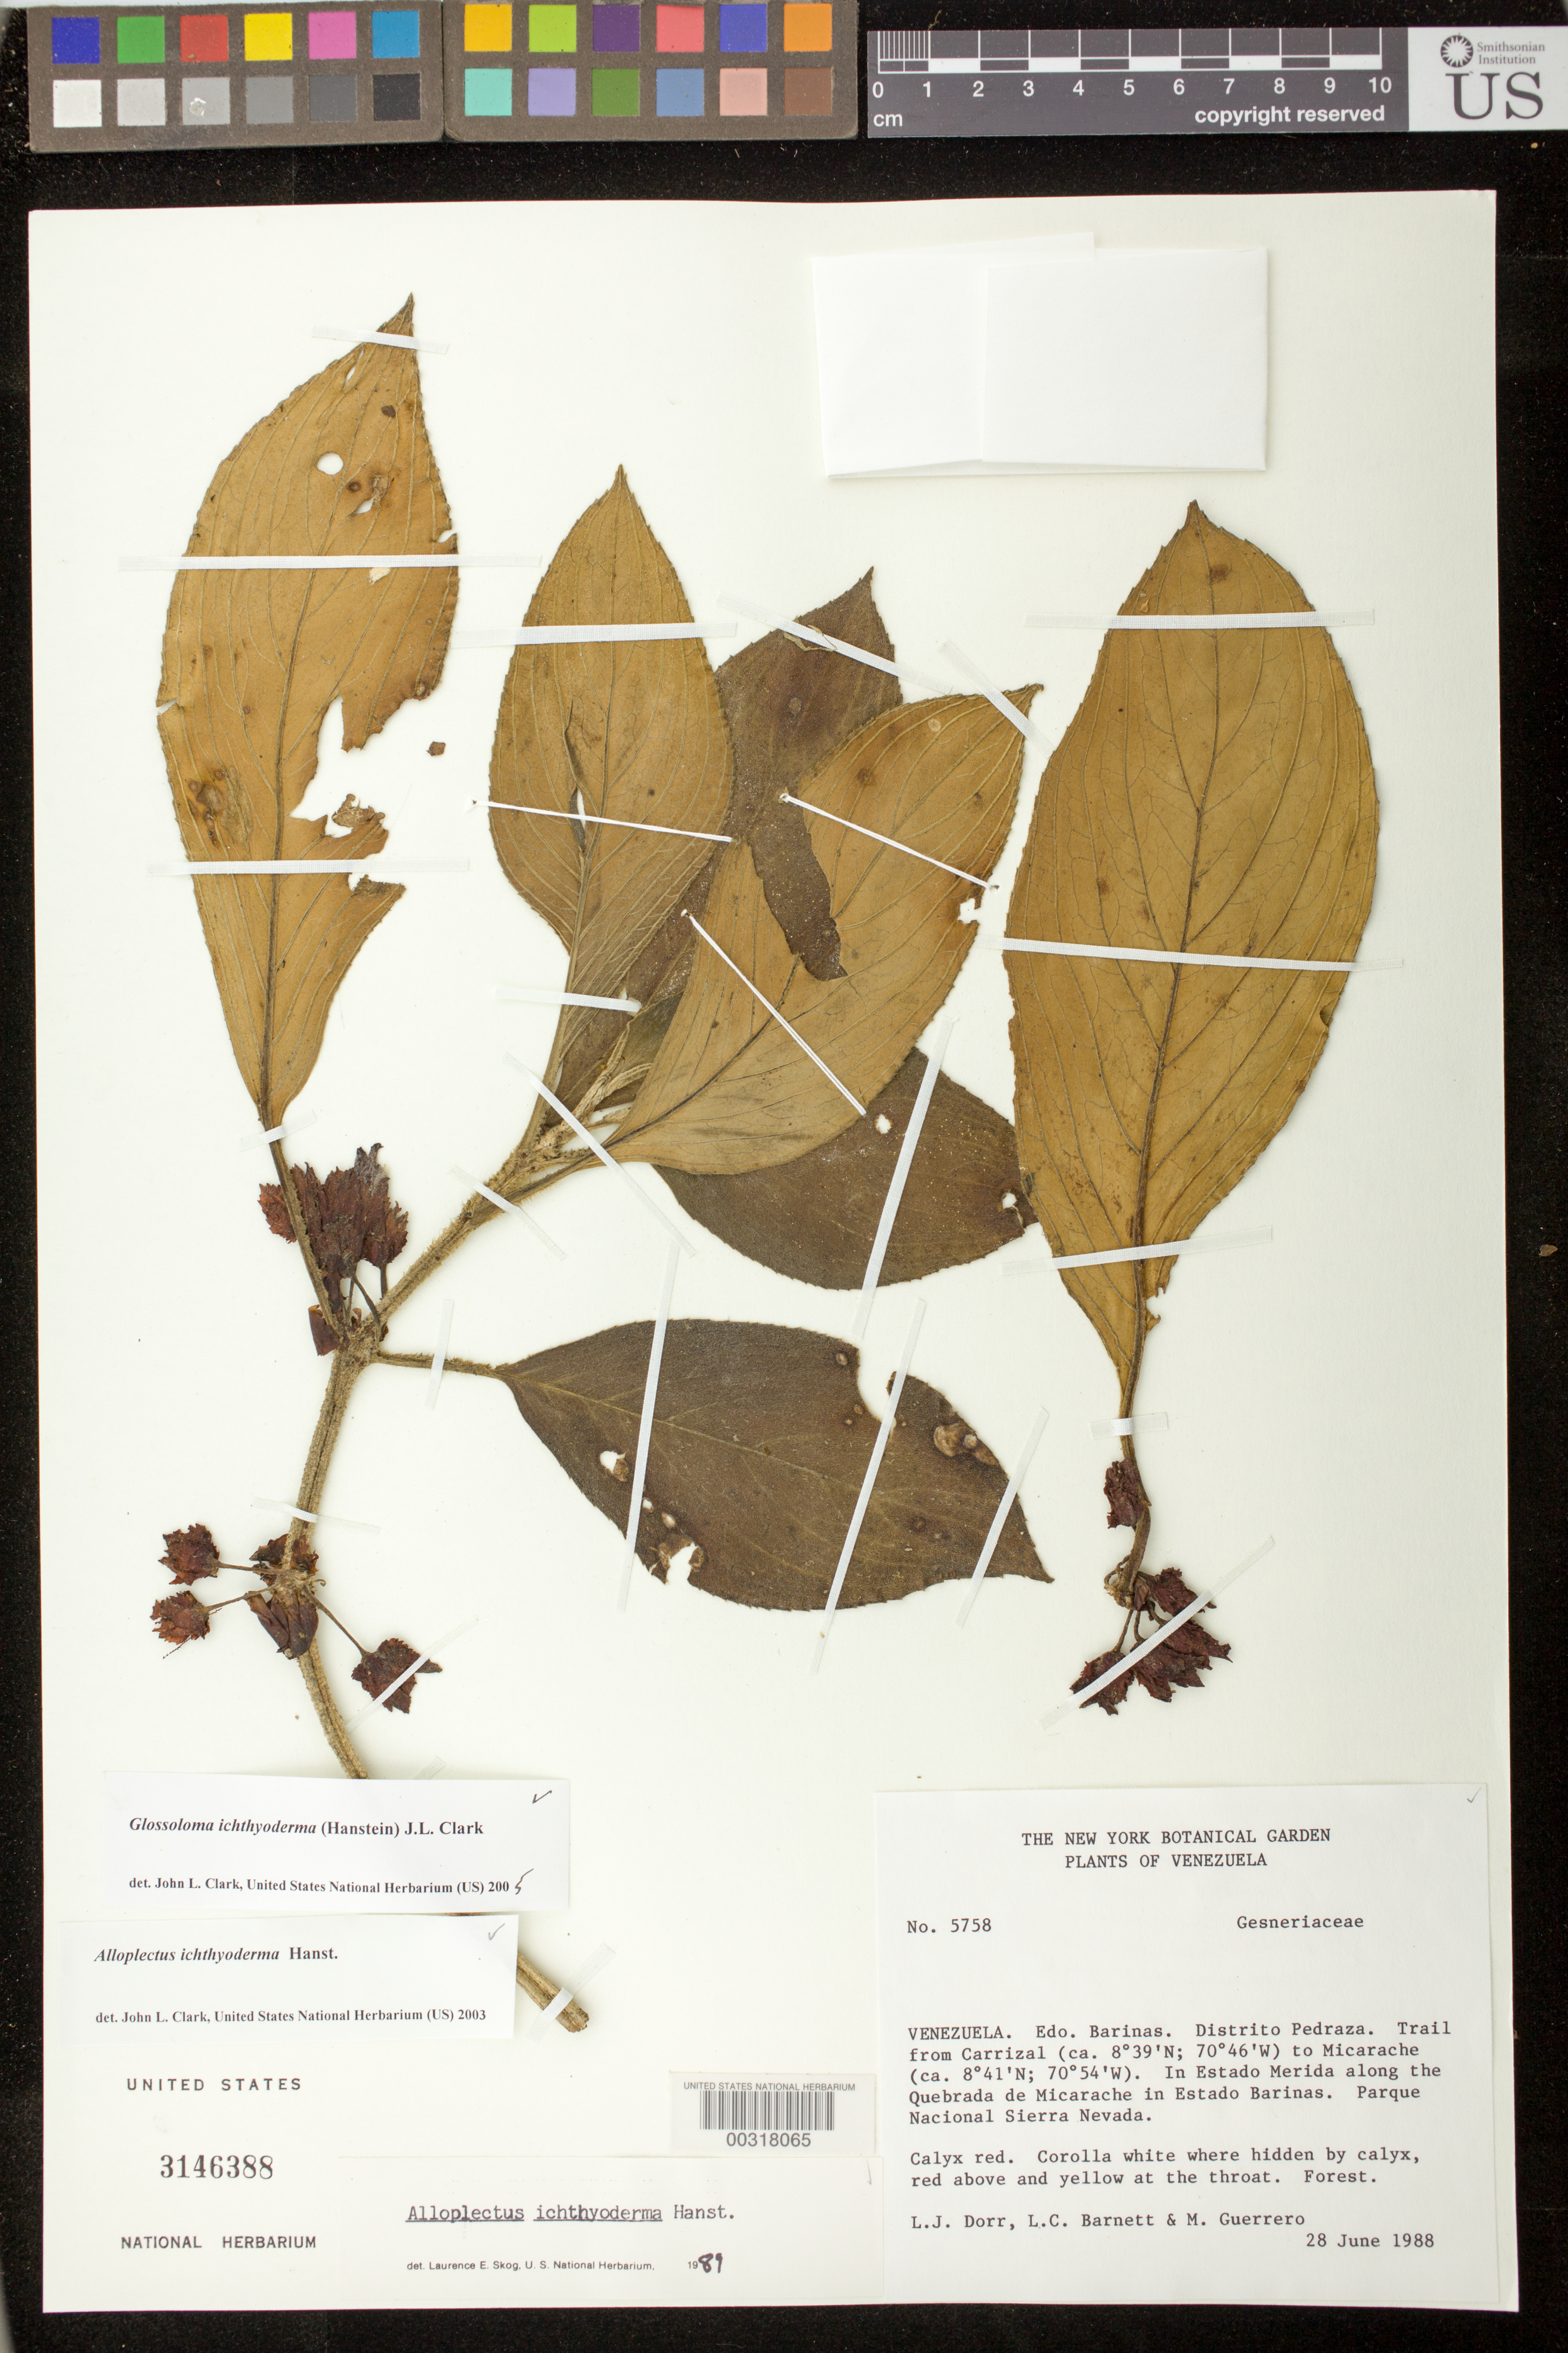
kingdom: Plantae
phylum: Tracheophyta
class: Magnoliopsida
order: Lamiales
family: Gesneriaceae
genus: Glossoloma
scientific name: Glossoloma ichthyoderma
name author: (Hanst.) J.L. Clark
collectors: L. J. Dorr, L. C. Barnett & M. Guerrero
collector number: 5758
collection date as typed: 28 Jun 1988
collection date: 1988-06-28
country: Venezuela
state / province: Barinas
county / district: Pedraza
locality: Trail from Carrizal to Qda. Micarache. In Estado Mérida along the Quebrada de Micarache in Estado Barinas.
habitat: Forest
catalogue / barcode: US 3146388